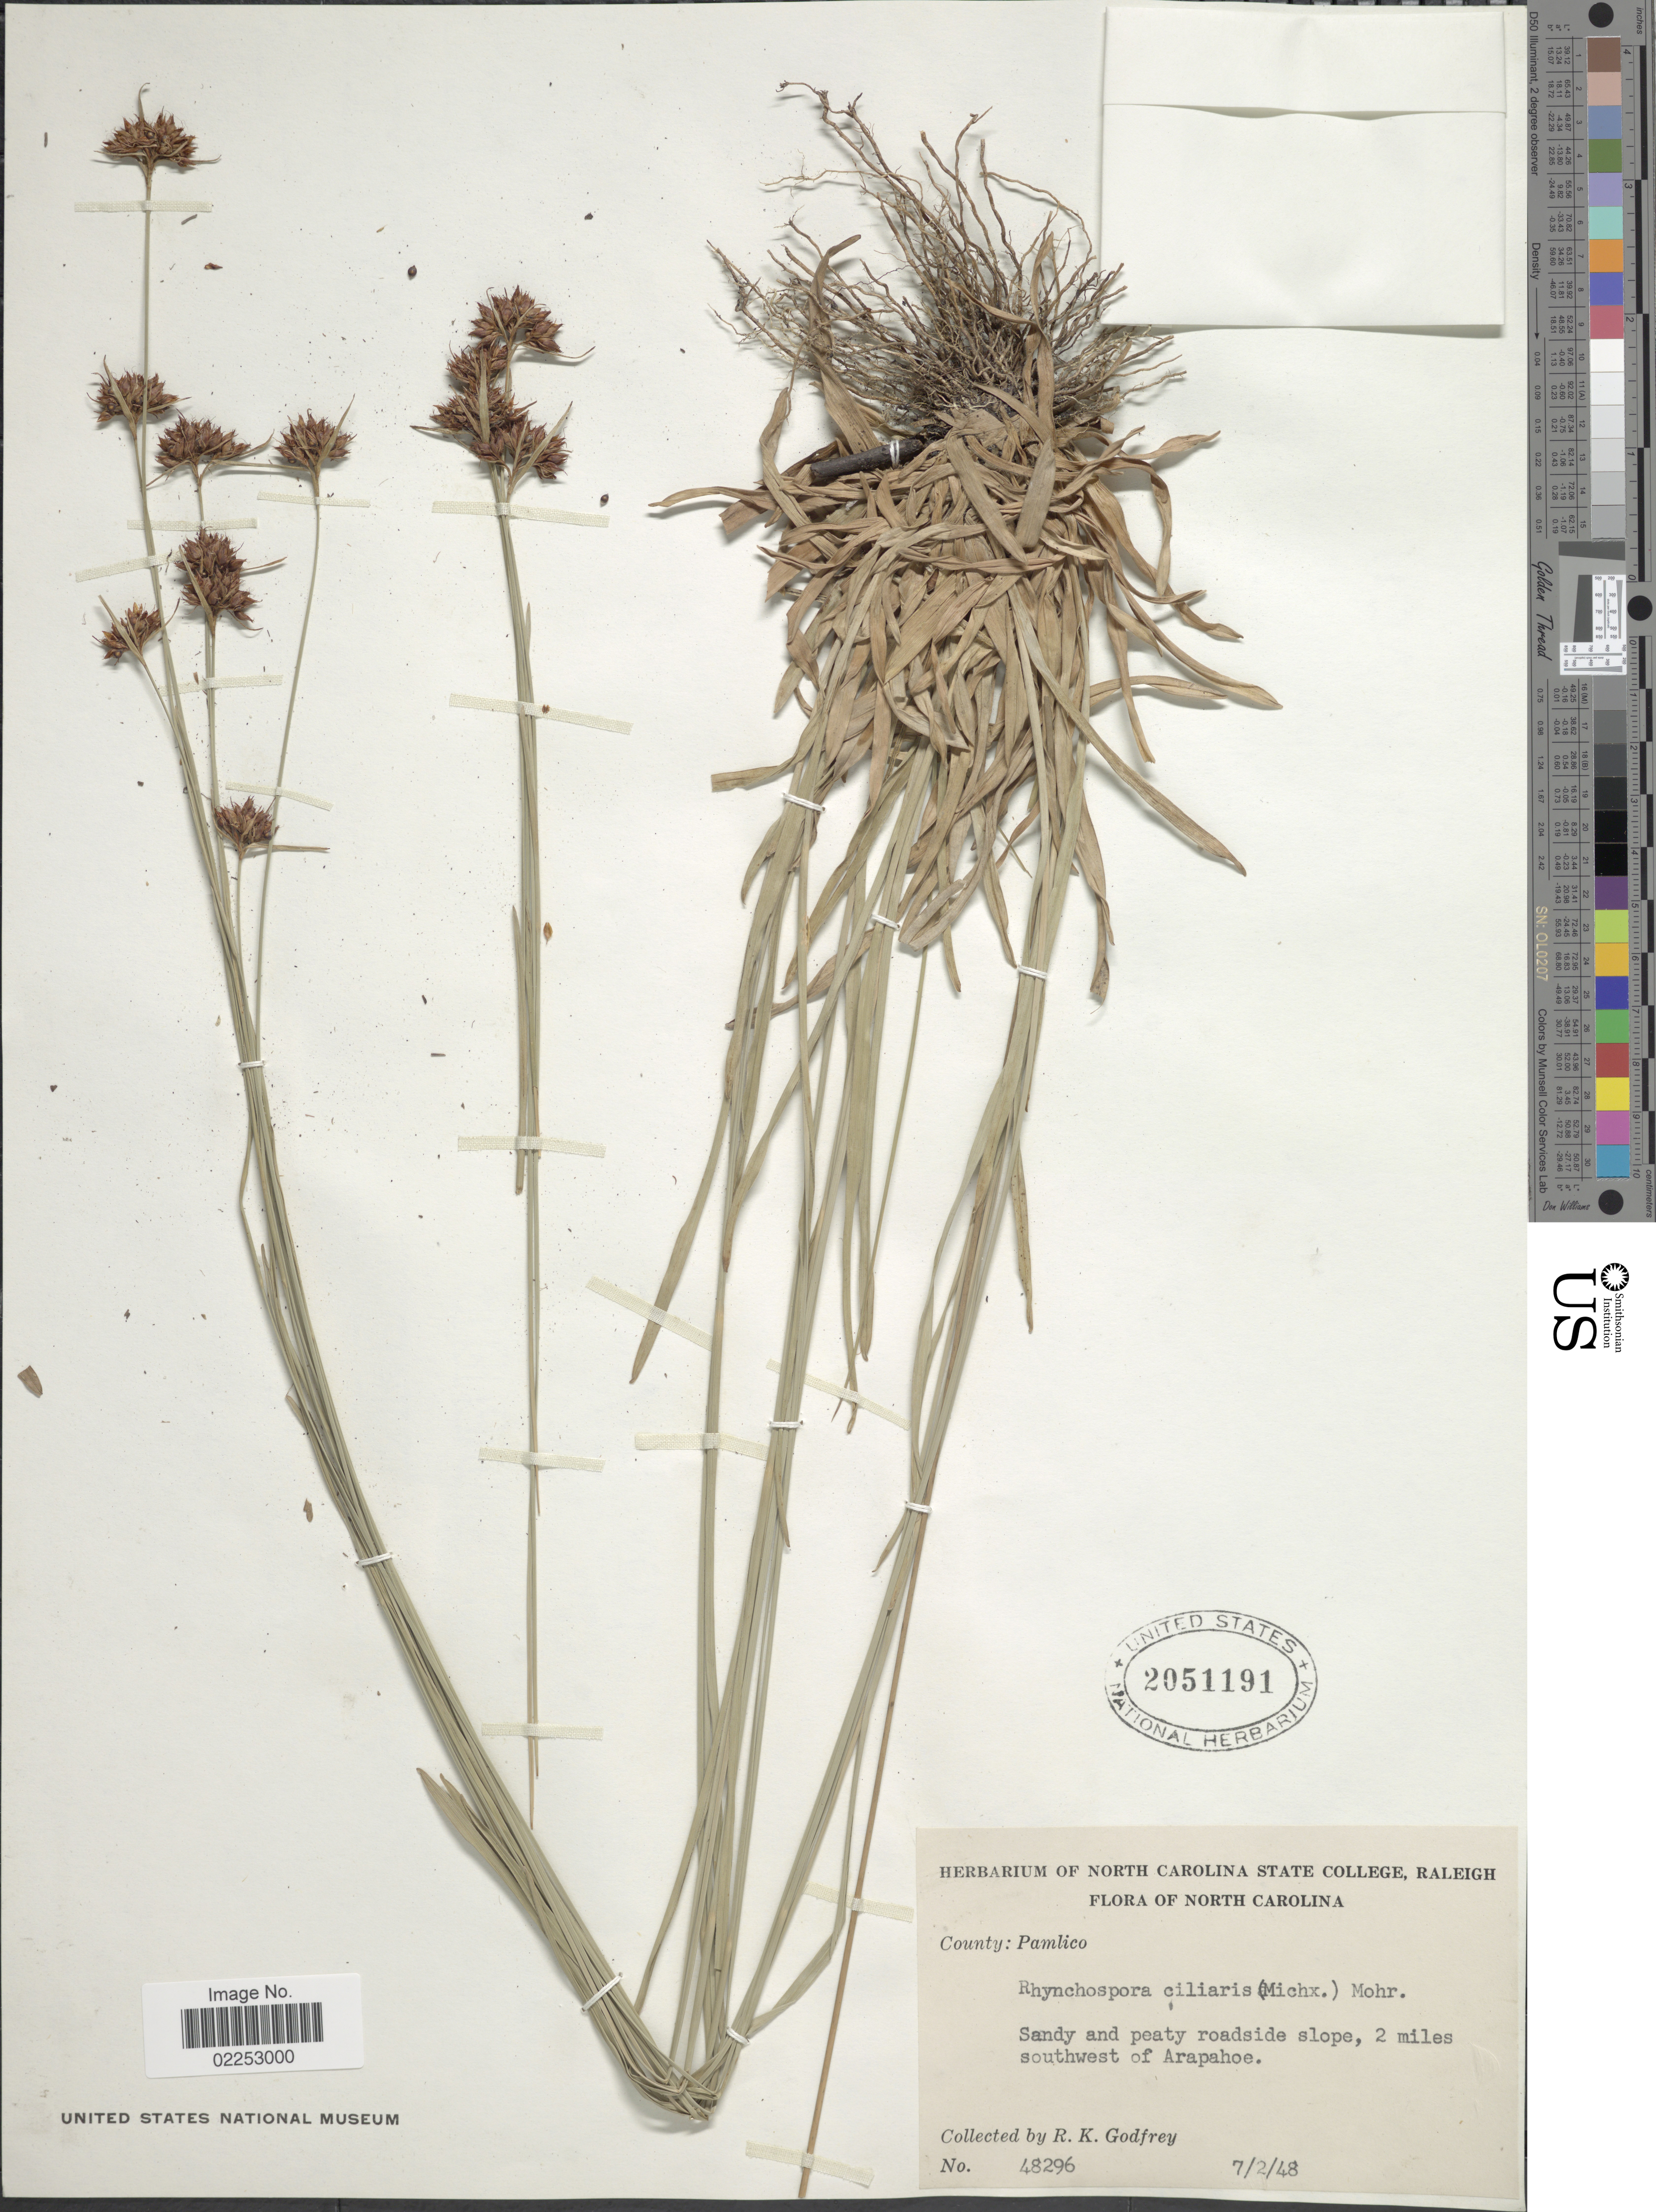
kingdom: Plantae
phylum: Tracheophyta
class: Liliopsida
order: Poales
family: Cyperaceae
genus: Rhynchospora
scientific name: Rhynchospora ciliaris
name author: (Michx.) C. Mohr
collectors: R. K. Godfrey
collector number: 48296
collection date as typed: Transcribed d/m/y: 2/7/48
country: United States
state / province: North Carolina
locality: County: Pamlico. 2 miles southwest of Arapahoe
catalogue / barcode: US 2051191